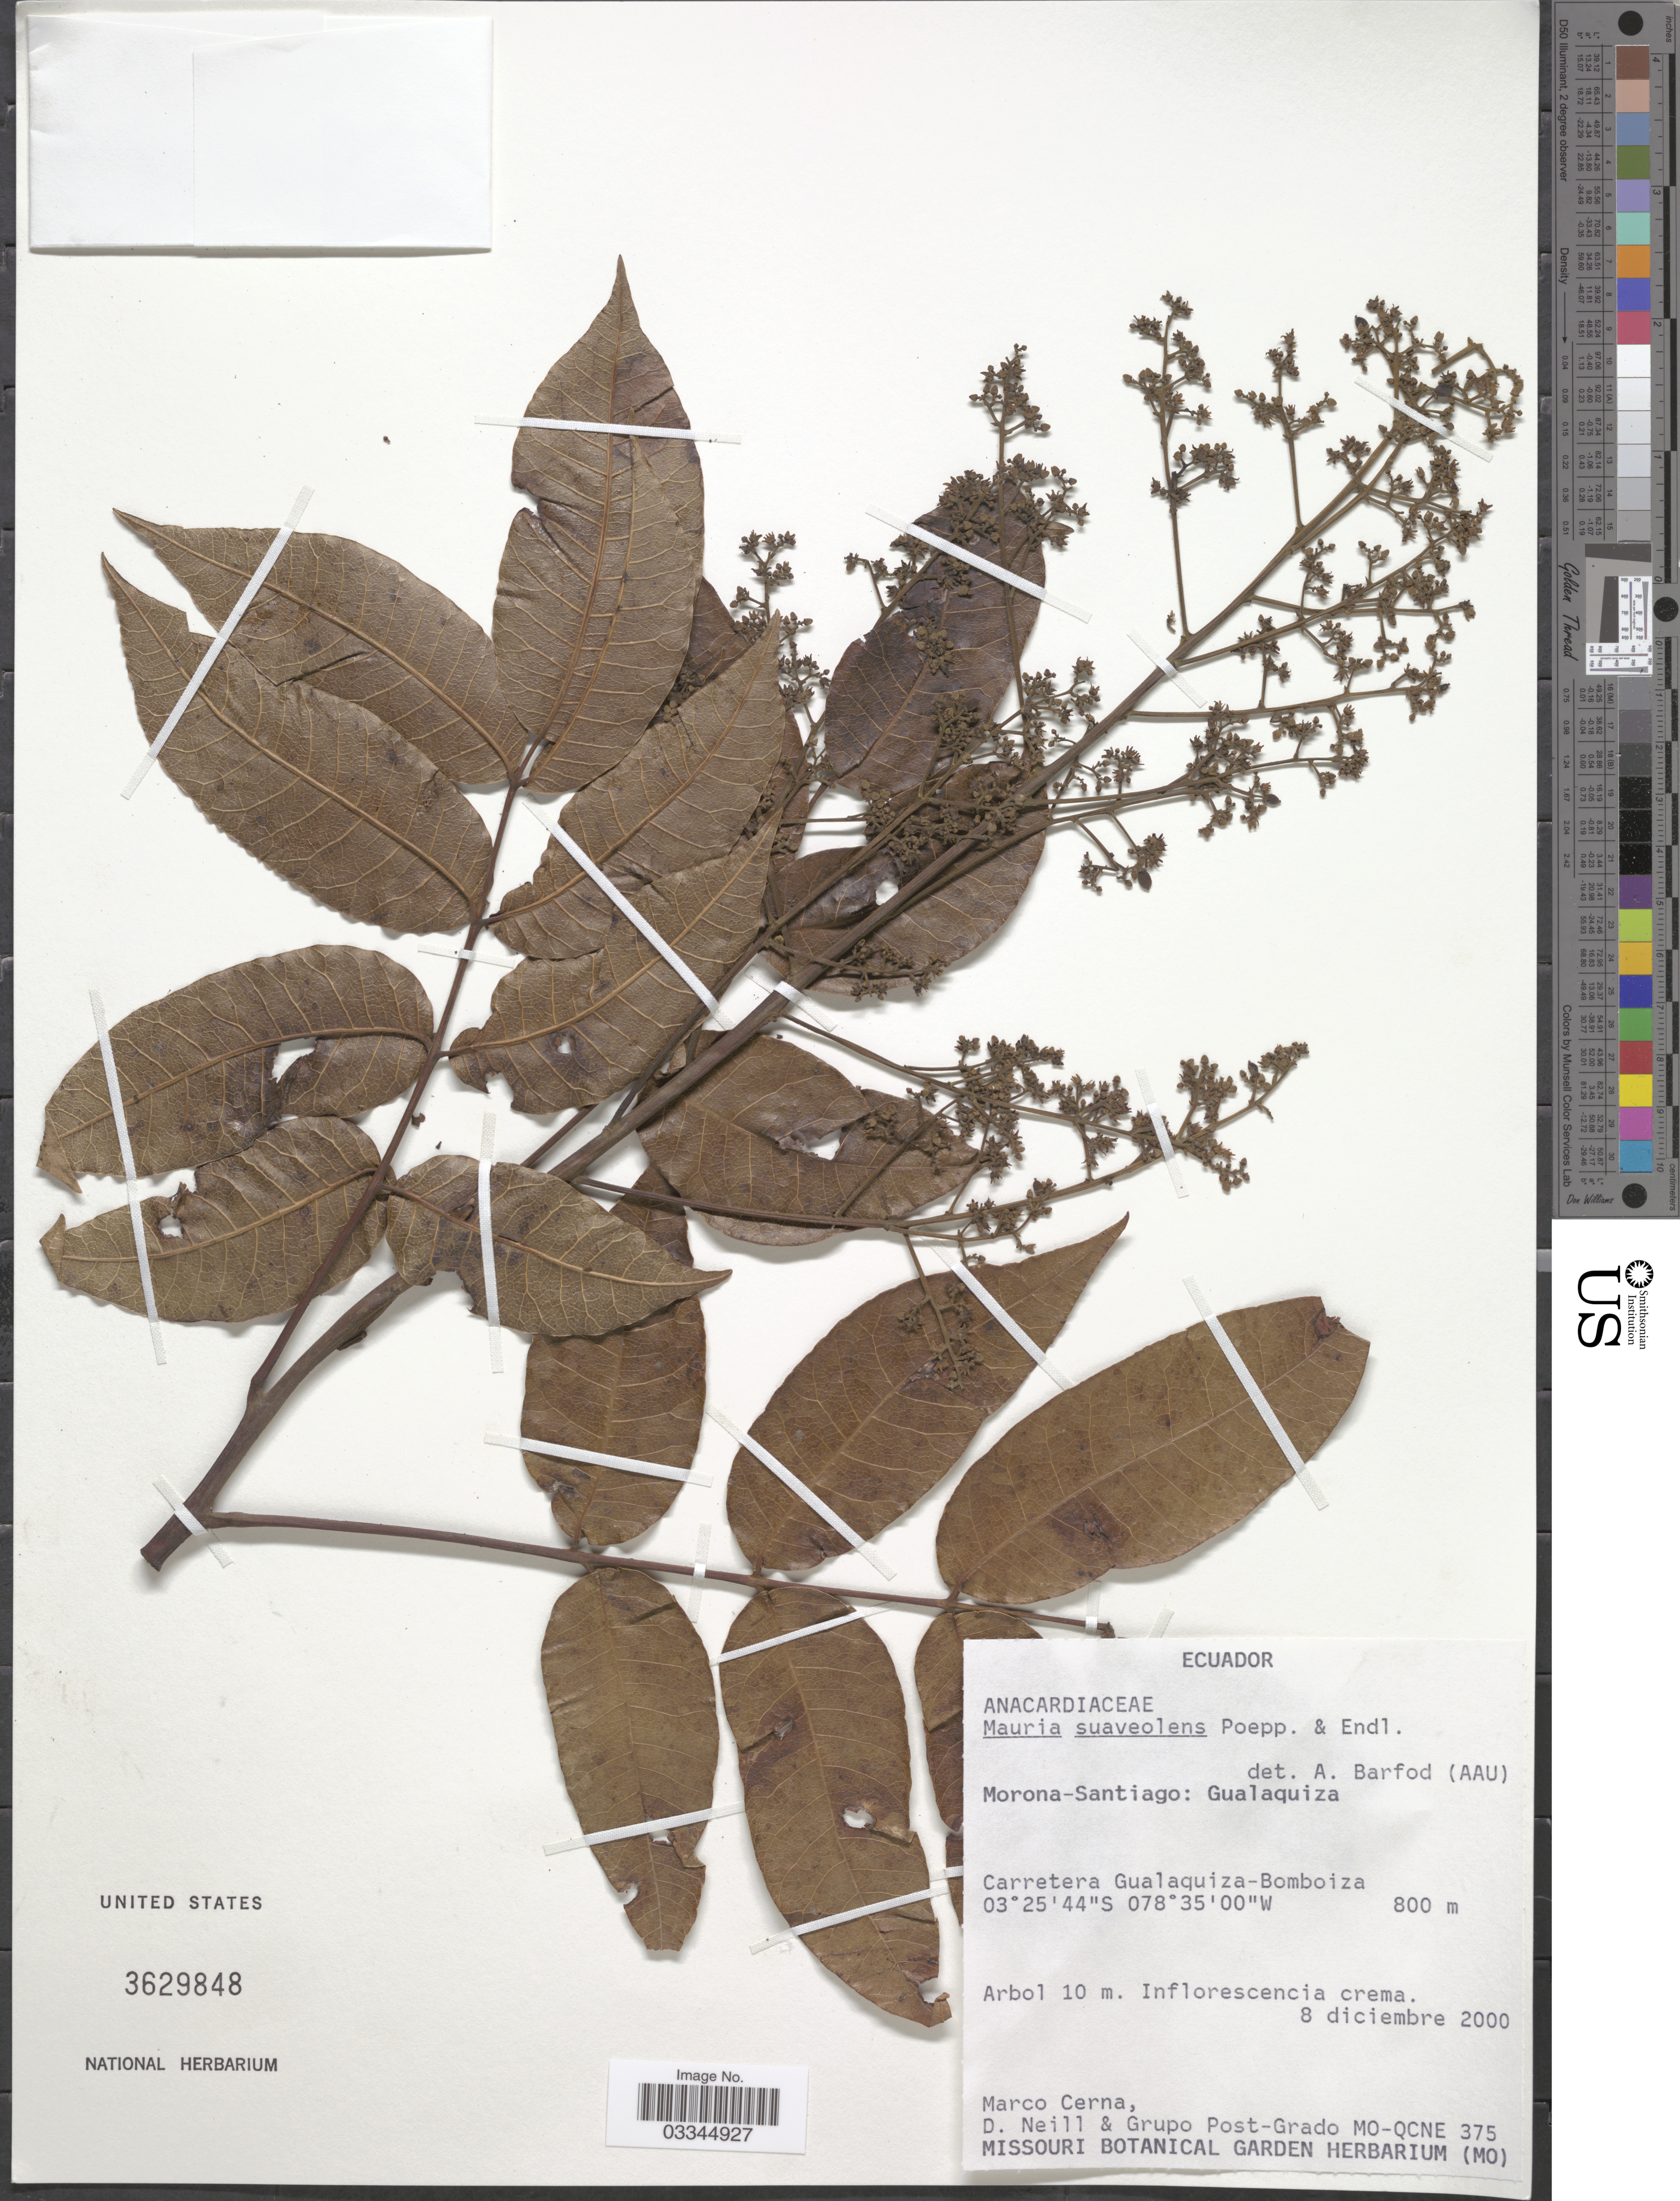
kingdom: Plantae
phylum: Tracheophyta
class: Magnoliopsida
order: Sapindales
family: Anacardiaceae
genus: Mauria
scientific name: Mauria suaveolens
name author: Poepp.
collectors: M. Cerna, D. Neill & Grupo Post-Grado MO-QCNE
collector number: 375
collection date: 2000-12-08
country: Ecuador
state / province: Morona-Santiago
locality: Gualaquiza. Carretera Gualaquiza-Bomboiza.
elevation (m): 800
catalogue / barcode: US 3629848